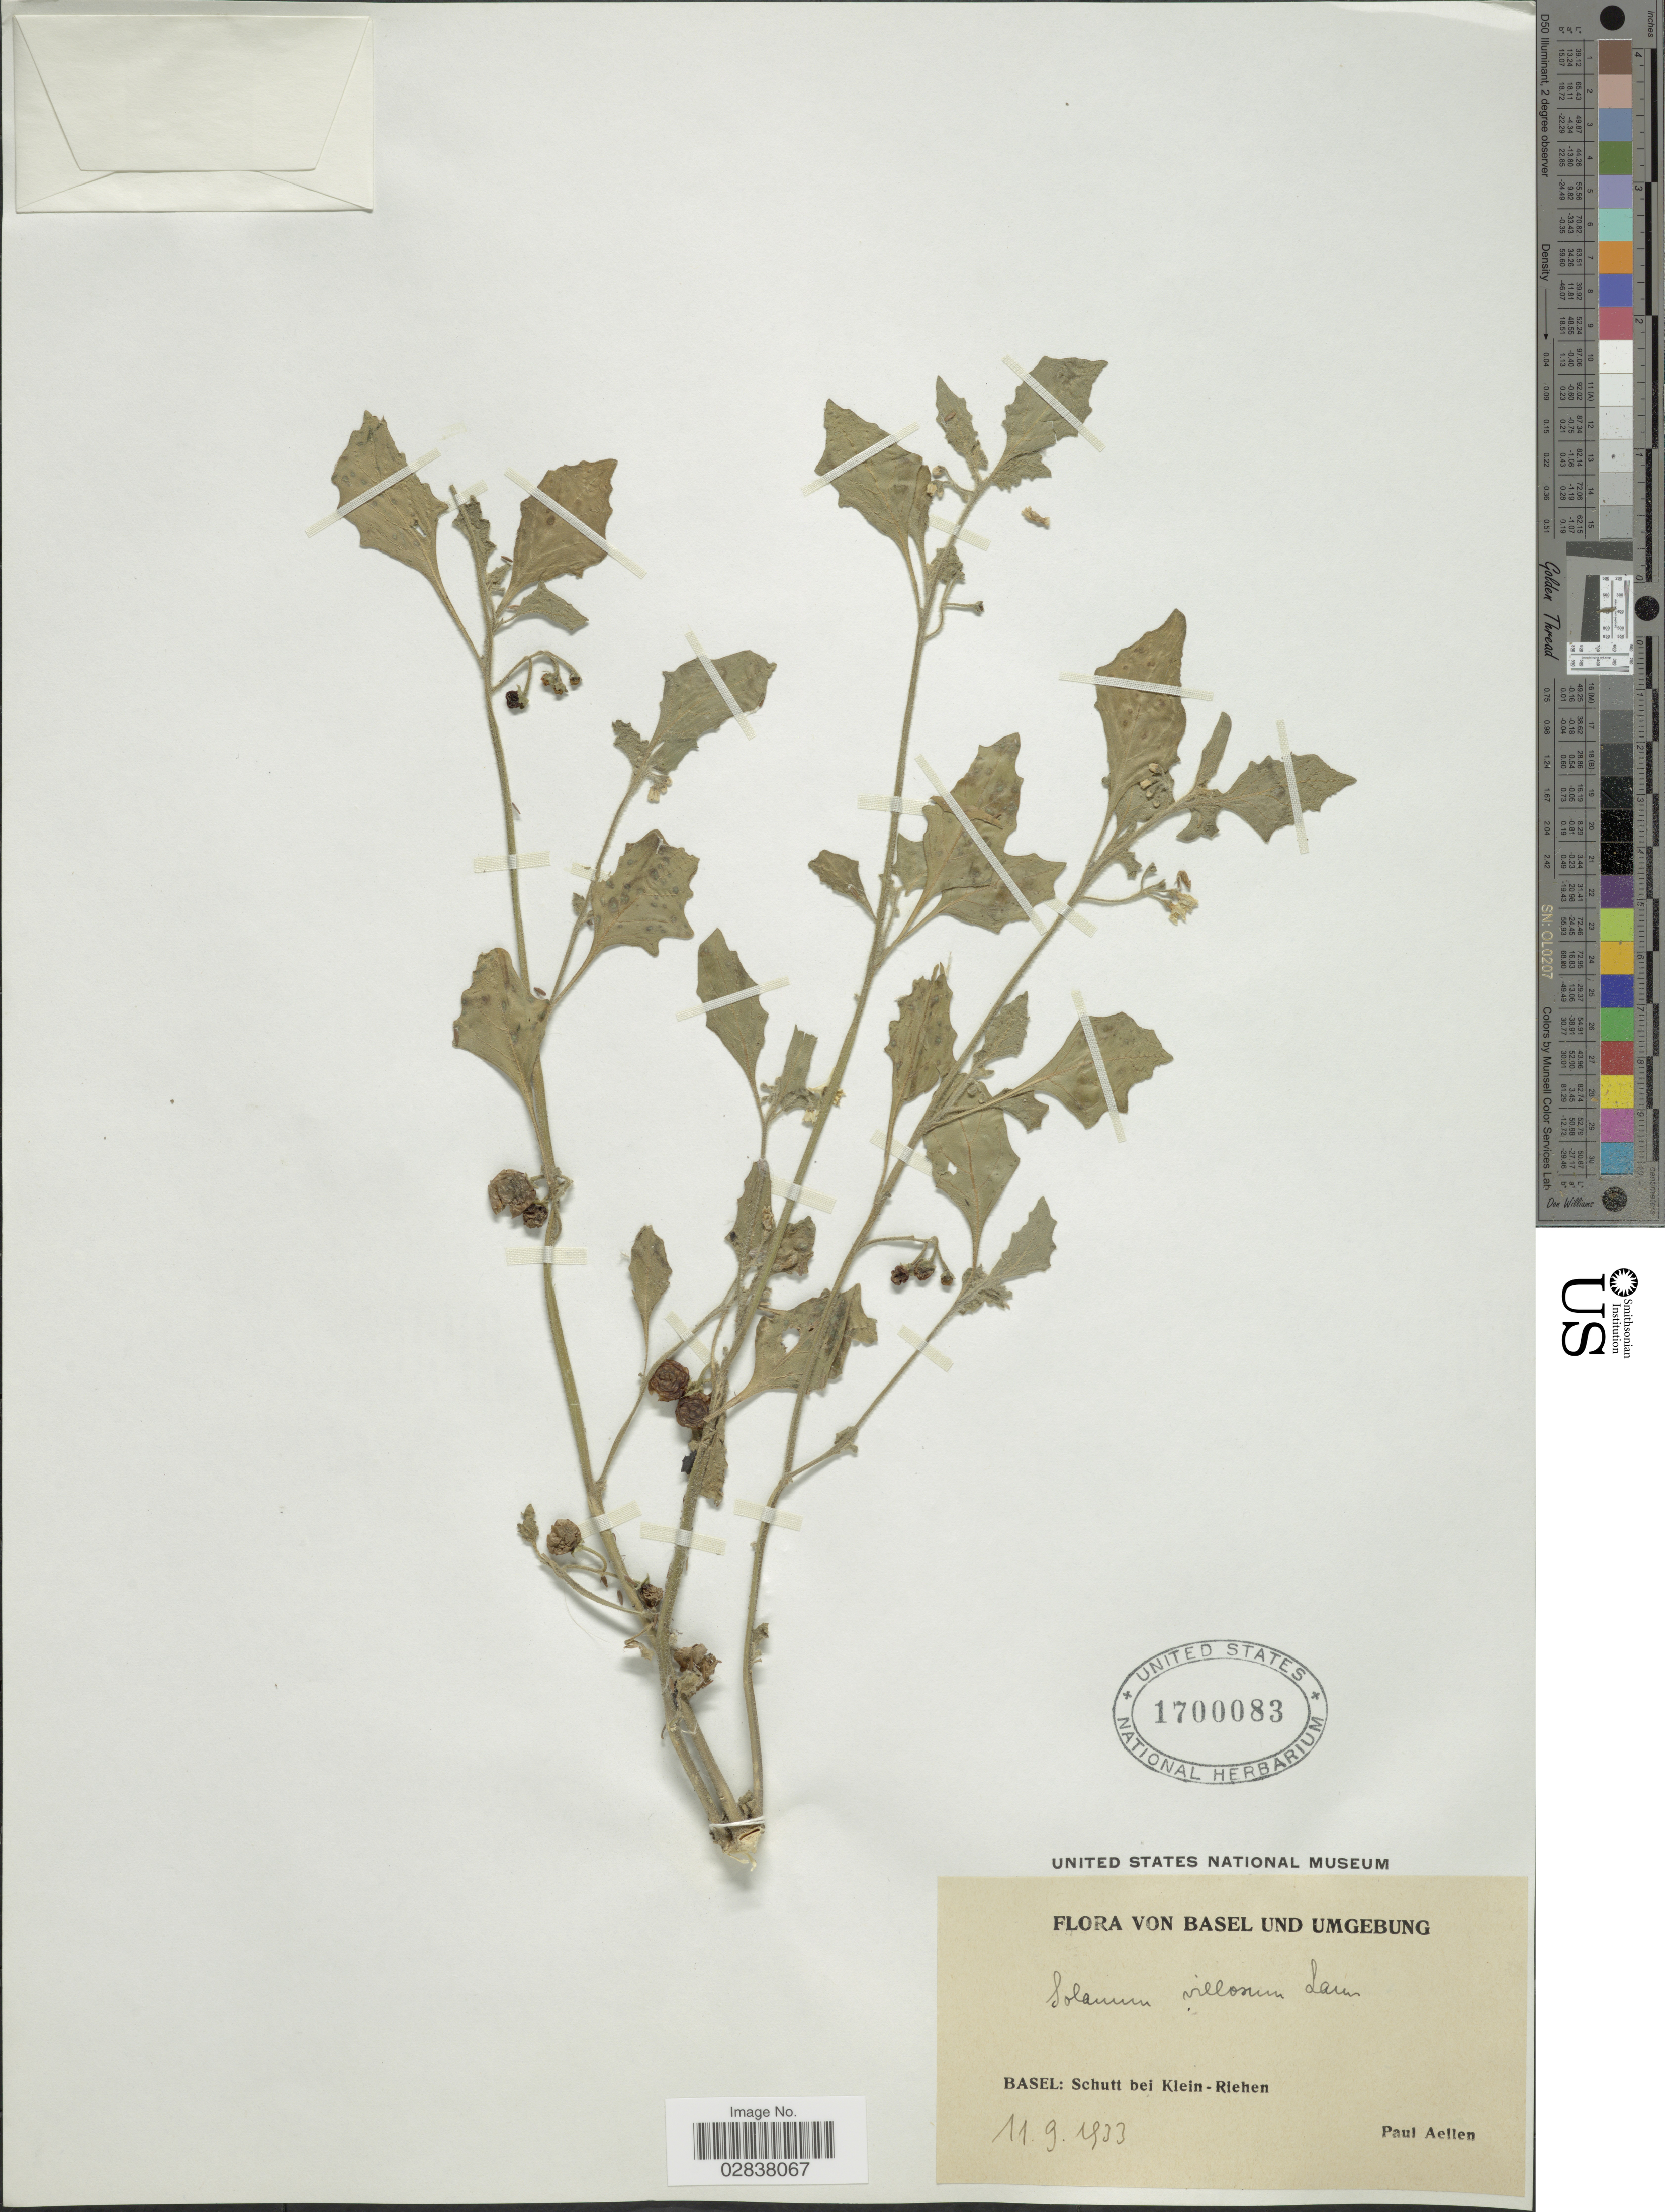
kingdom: Plantae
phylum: Tracheophyta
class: Magnoliopsida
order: Solanales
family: Solanaceae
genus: Solanum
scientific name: Solanum luteum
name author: Mill.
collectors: P. Aellen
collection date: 1933-09-11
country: Switzerland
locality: Basel, Schutt bei Klein-Riehen.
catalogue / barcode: US 1700083